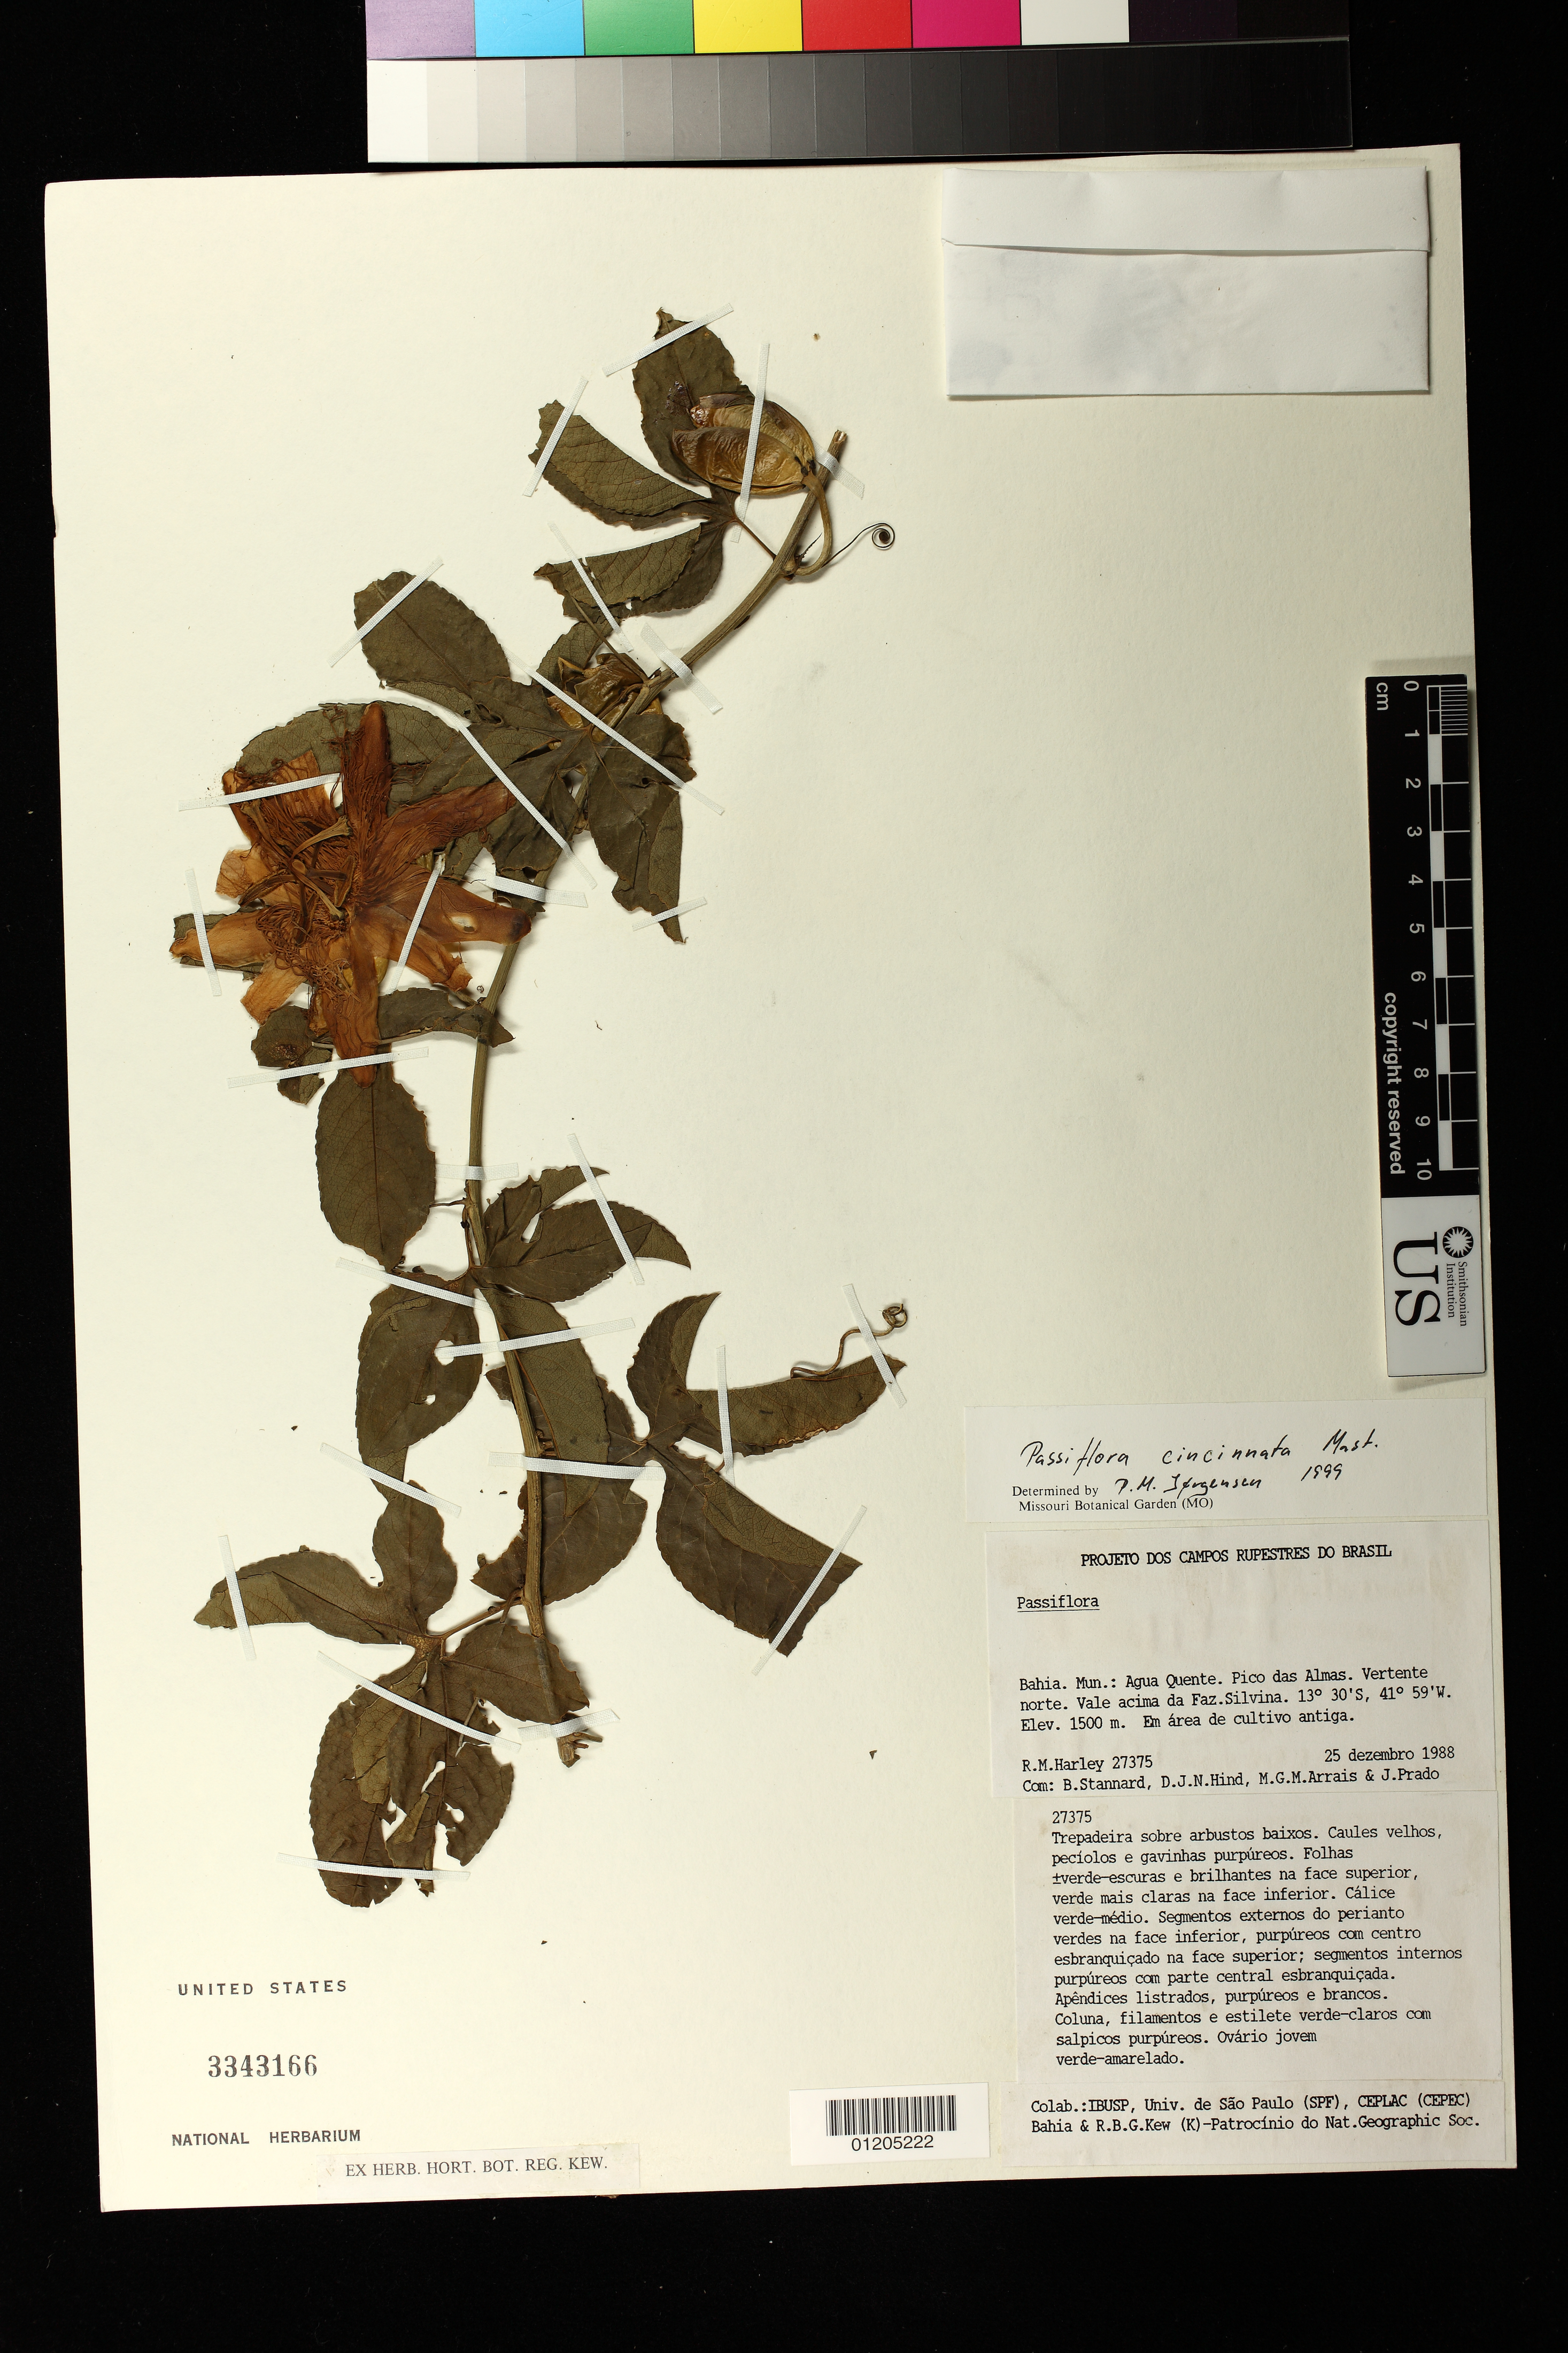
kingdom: Plantae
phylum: Tracheophyta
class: Magnoliopsida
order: Malpighiales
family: Passifloraceae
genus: Passiflora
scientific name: Passiflora cincinnata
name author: Mast.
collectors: R. M. Harley, B. L. Stannard, D. J. N. Hind, M. Arrais & J. Prado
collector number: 27375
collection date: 1988-12-25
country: Brazil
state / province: Bahia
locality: Mun.: Agua Quente. Pico das Almas. Vertente norte. Vale acima da Faz. Silvina.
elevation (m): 1500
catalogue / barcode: US 3343166